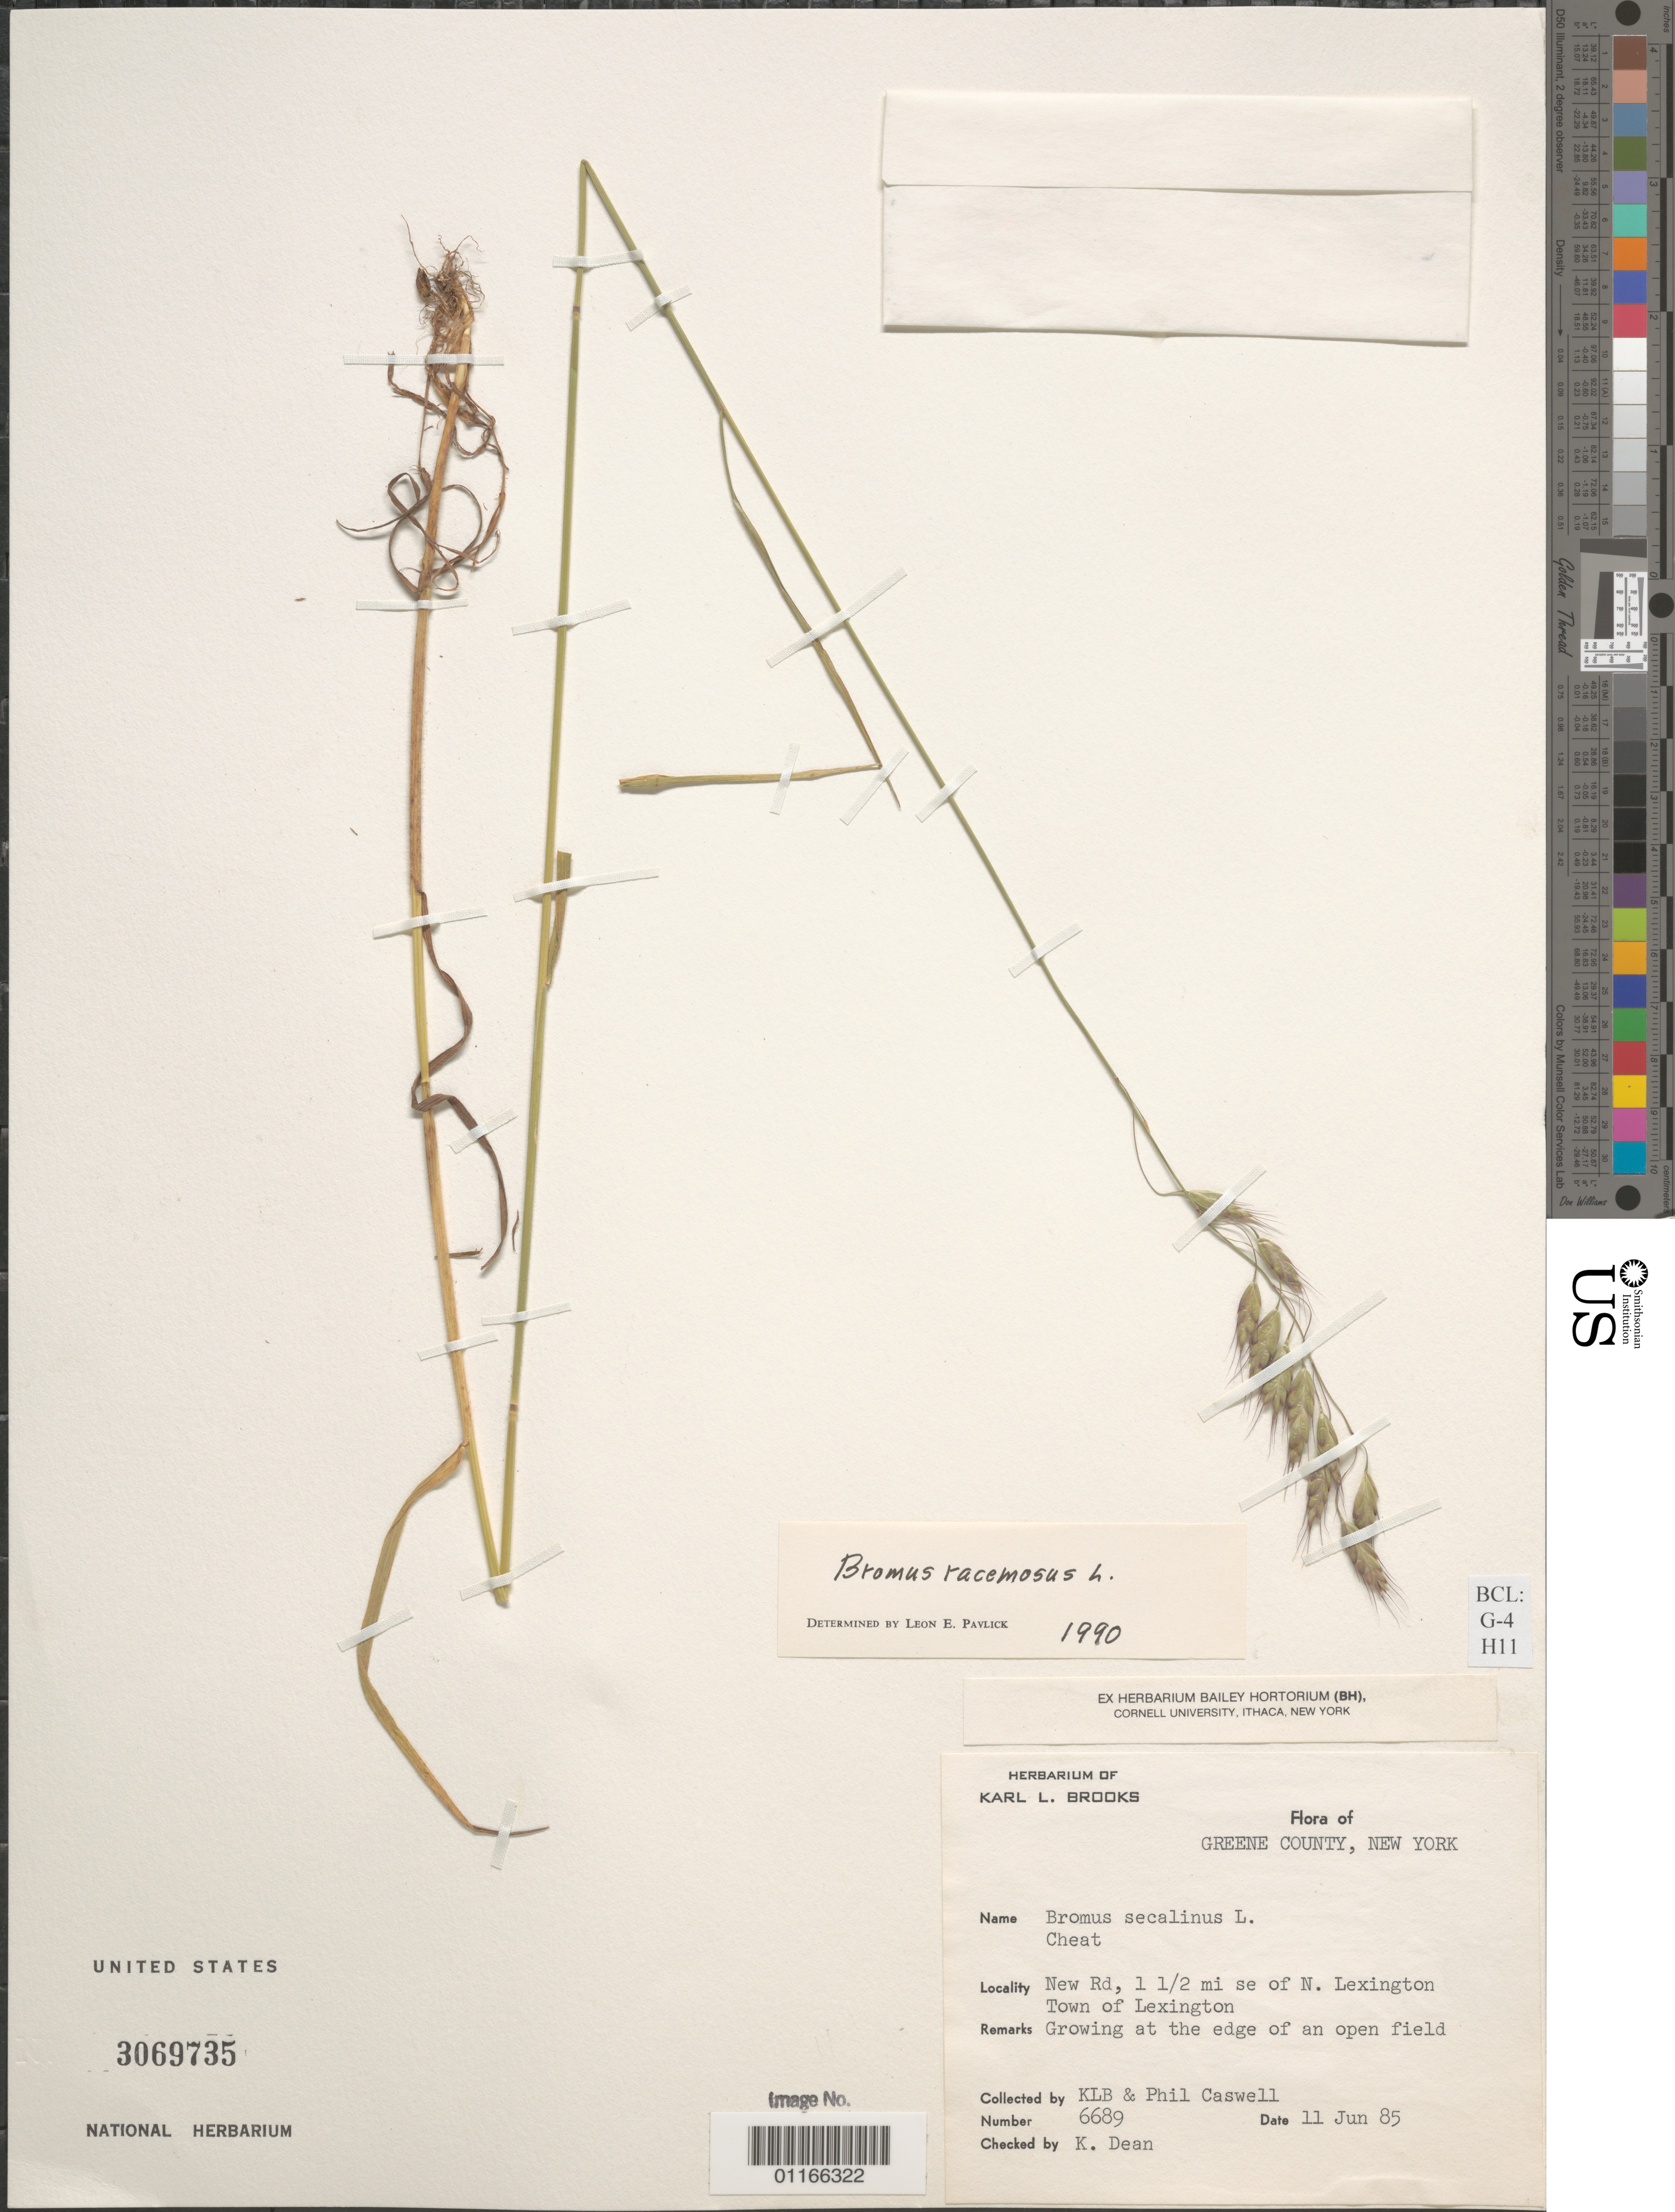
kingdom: Plantae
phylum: Tracheophyta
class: Liliopsida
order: Poales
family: Poaceae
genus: Bromus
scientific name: Bromus racemosus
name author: L.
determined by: Pavlick, L. E.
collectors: K. Branden & P. Caswell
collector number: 6689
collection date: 1985-06-11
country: United States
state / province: New York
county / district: Greene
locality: New Rd, 1.5 mi se of N. Lexington Town of Lexington.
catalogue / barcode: US 3069735